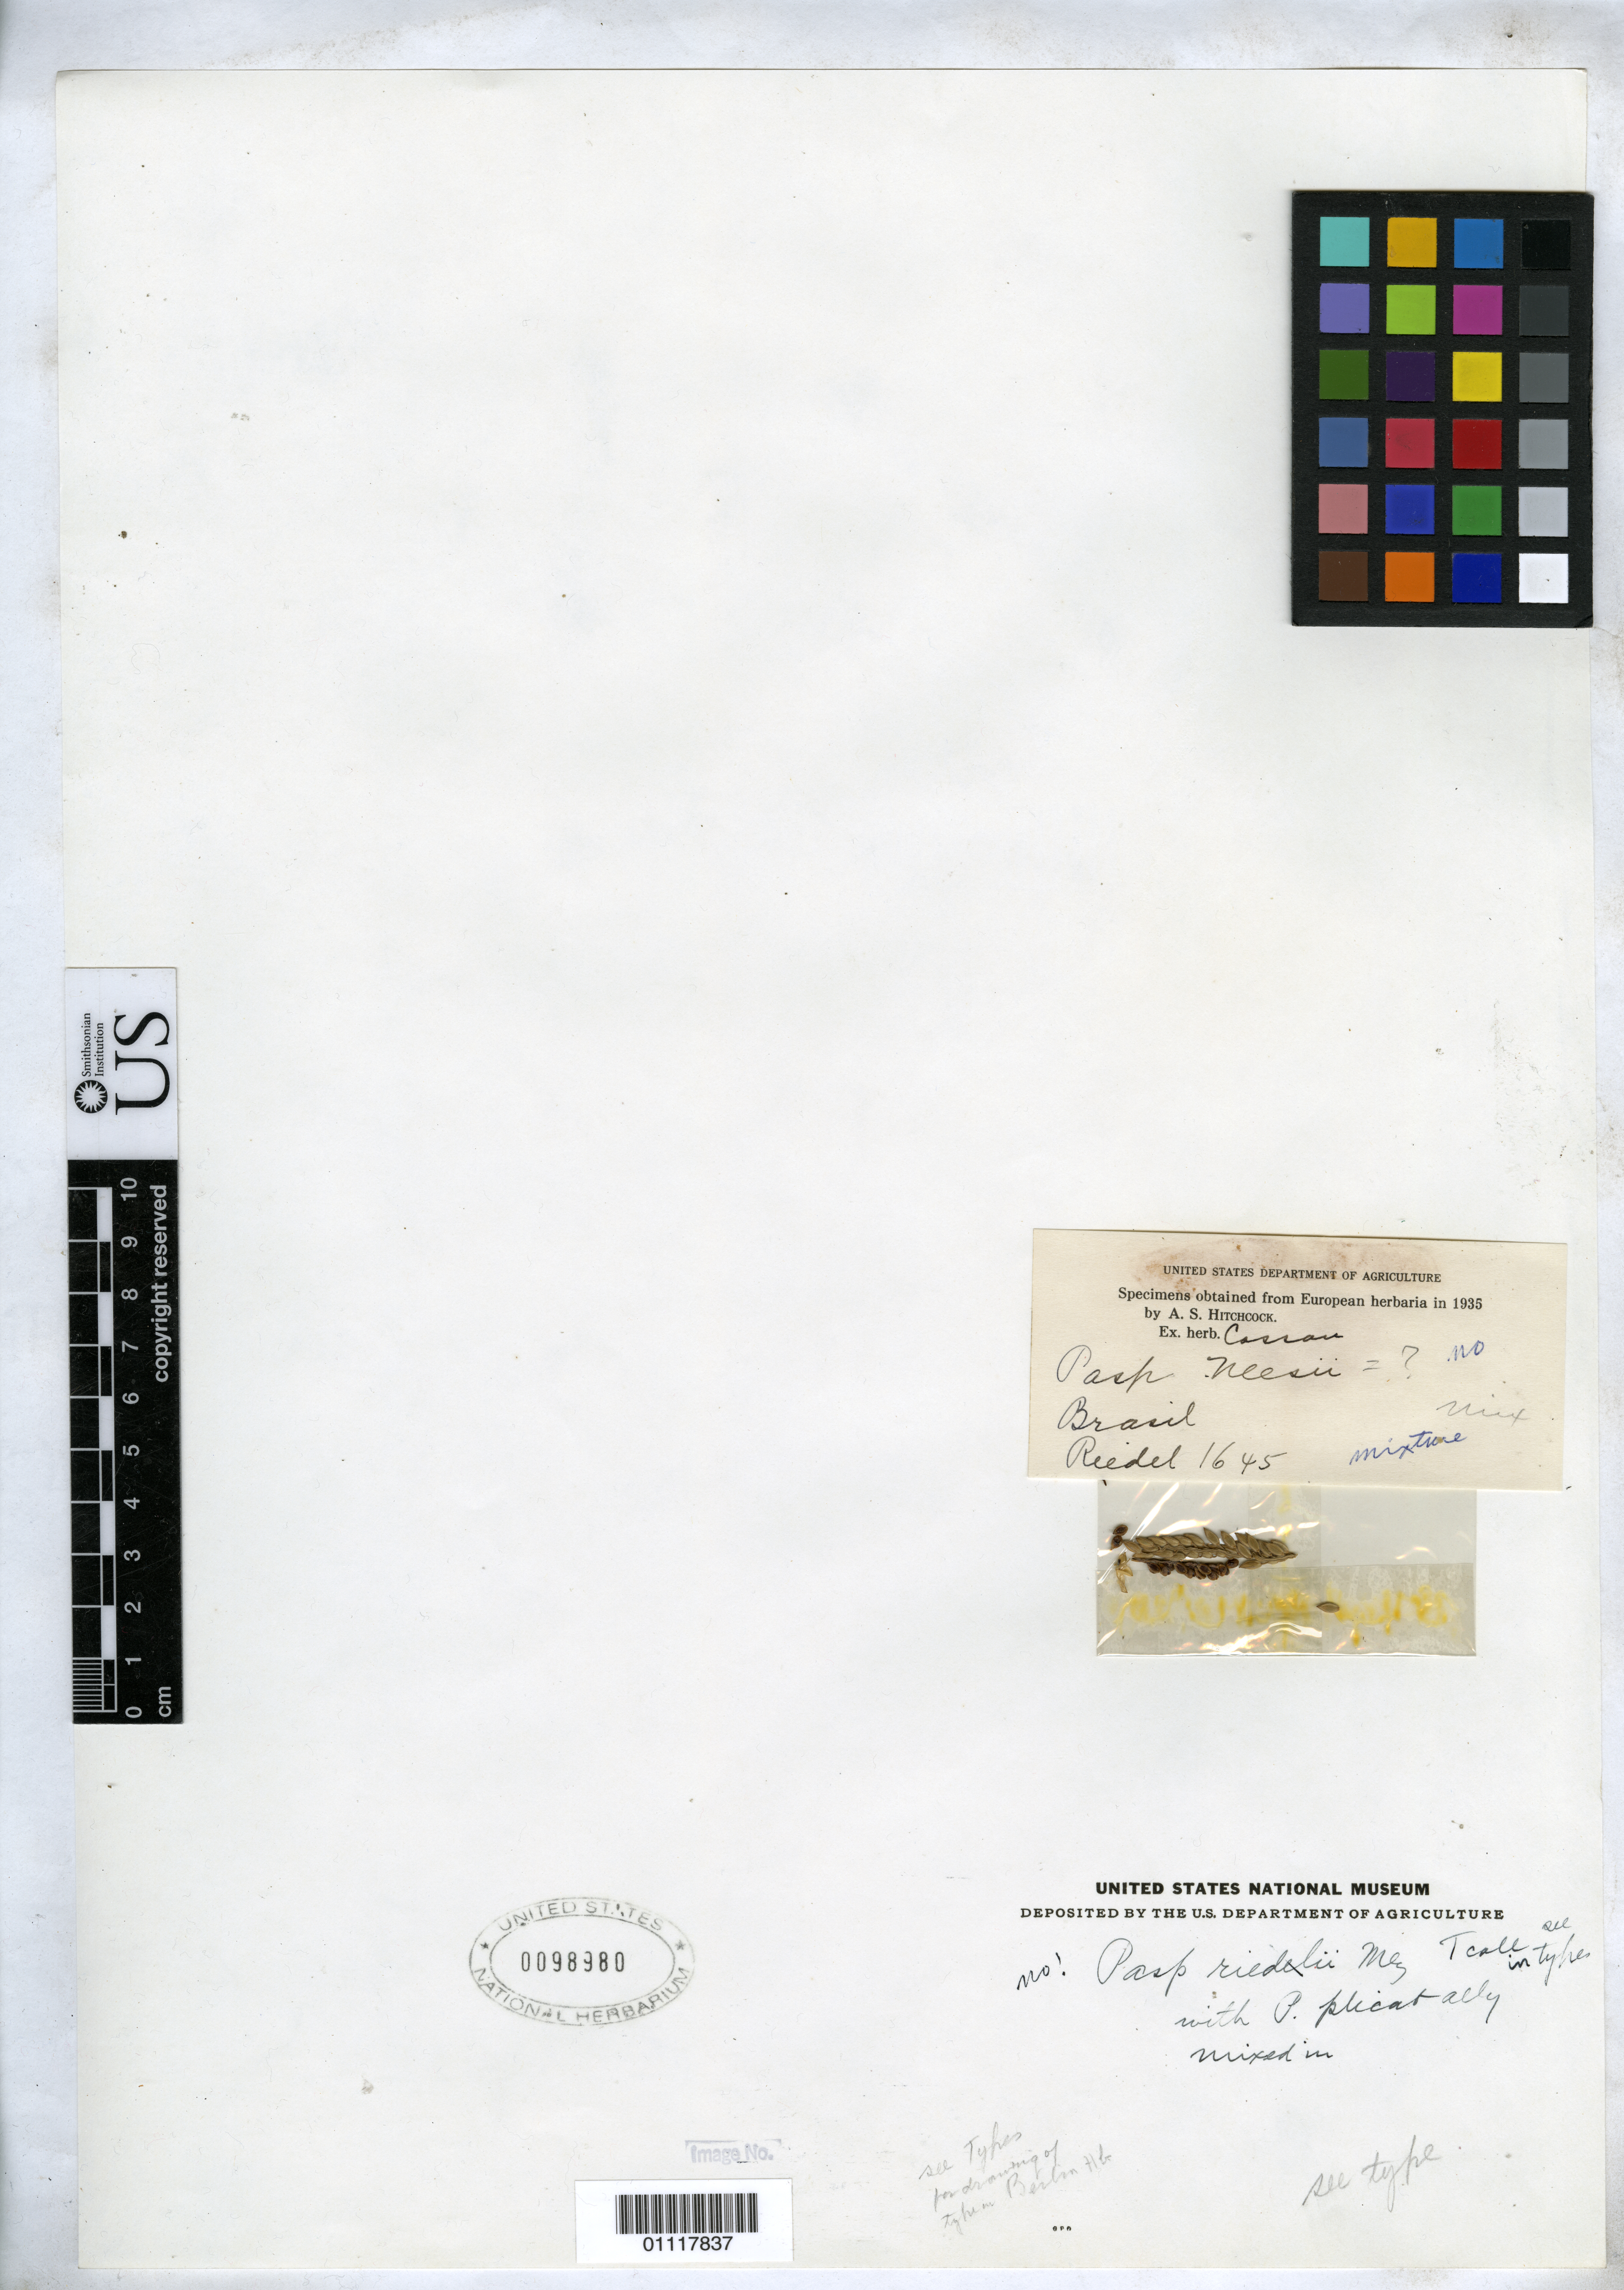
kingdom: Plantae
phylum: Tracheophyta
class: Liliopsida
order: Poales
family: Poaceae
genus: Paspalum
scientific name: Paspalum riedelii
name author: Mez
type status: Isotype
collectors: L. Riedel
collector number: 1645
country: Brazil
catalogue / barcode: US 98980